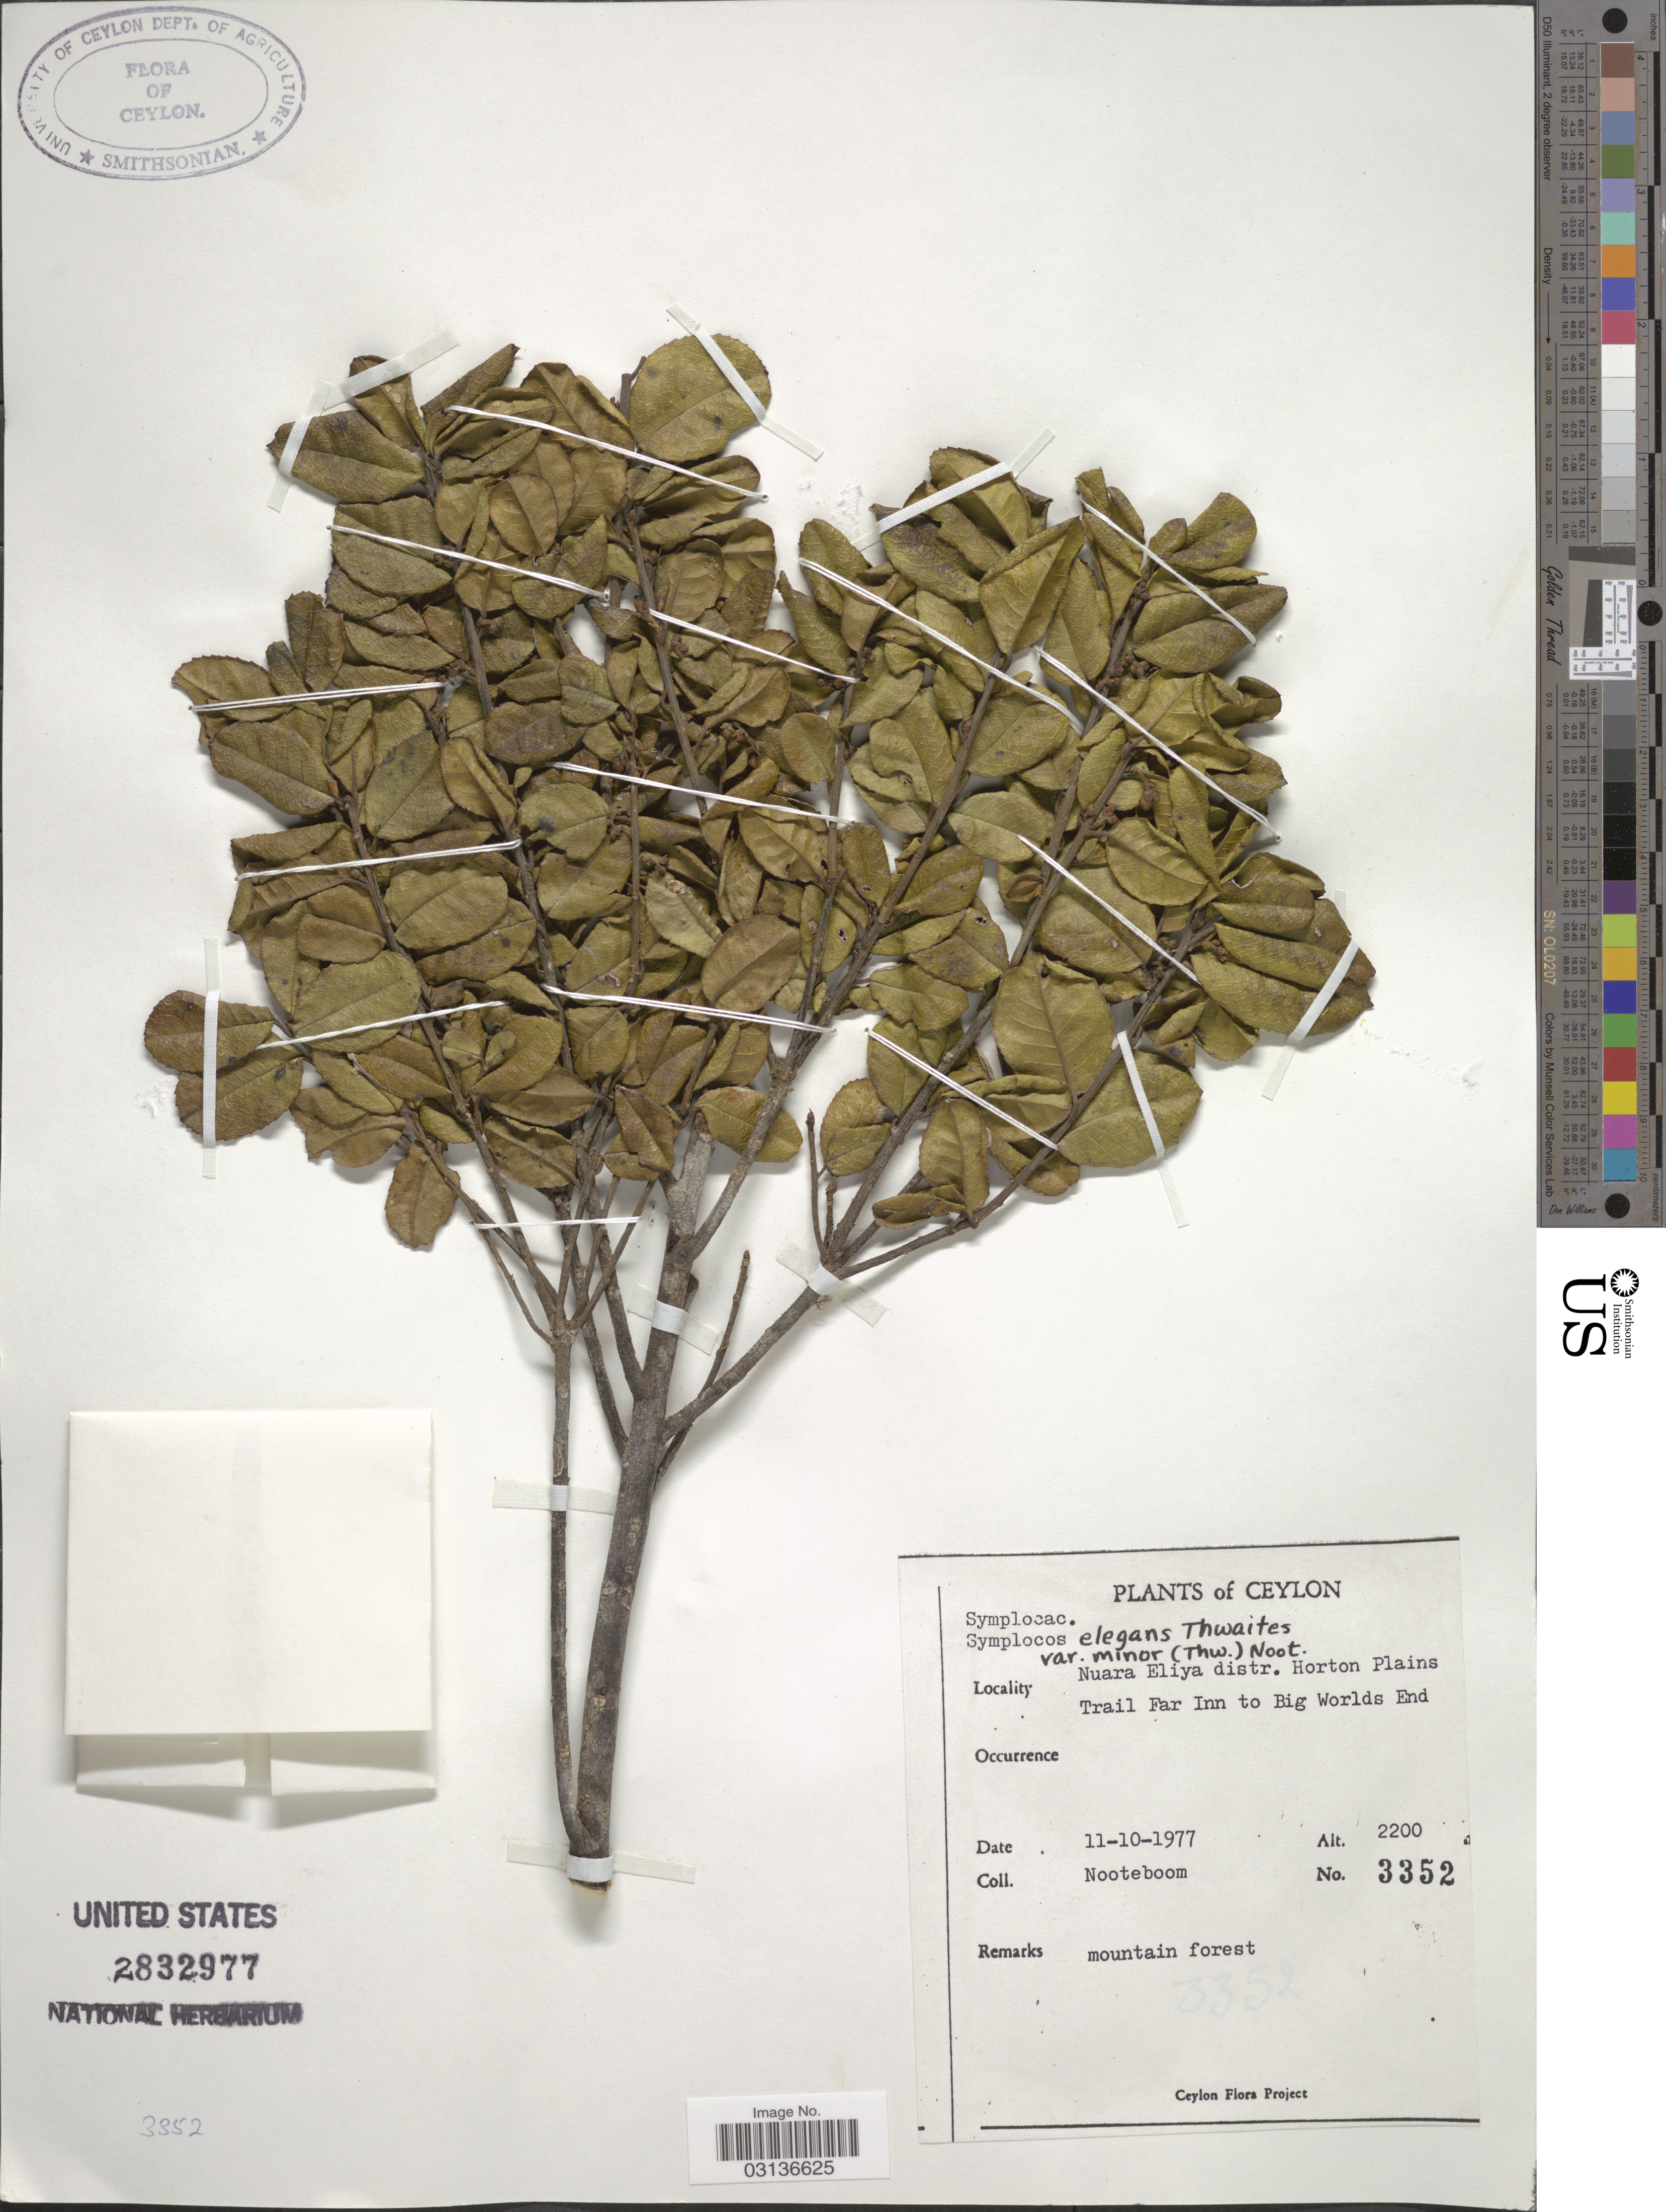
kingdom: Plantae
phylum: Tracheophyta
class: Magnoliopsida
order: Ericales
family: Symplocaceae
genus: Symplocos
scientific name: Symplocos elegans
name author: Thwaites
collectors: Nooteboom, --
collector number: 3352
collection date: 1977-10-11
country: Sri Lanka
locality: Nuara Eliya distr. Horton Plains Trail Far Inn to Big Worlds End. Ceylon.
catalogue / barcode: US 2832977